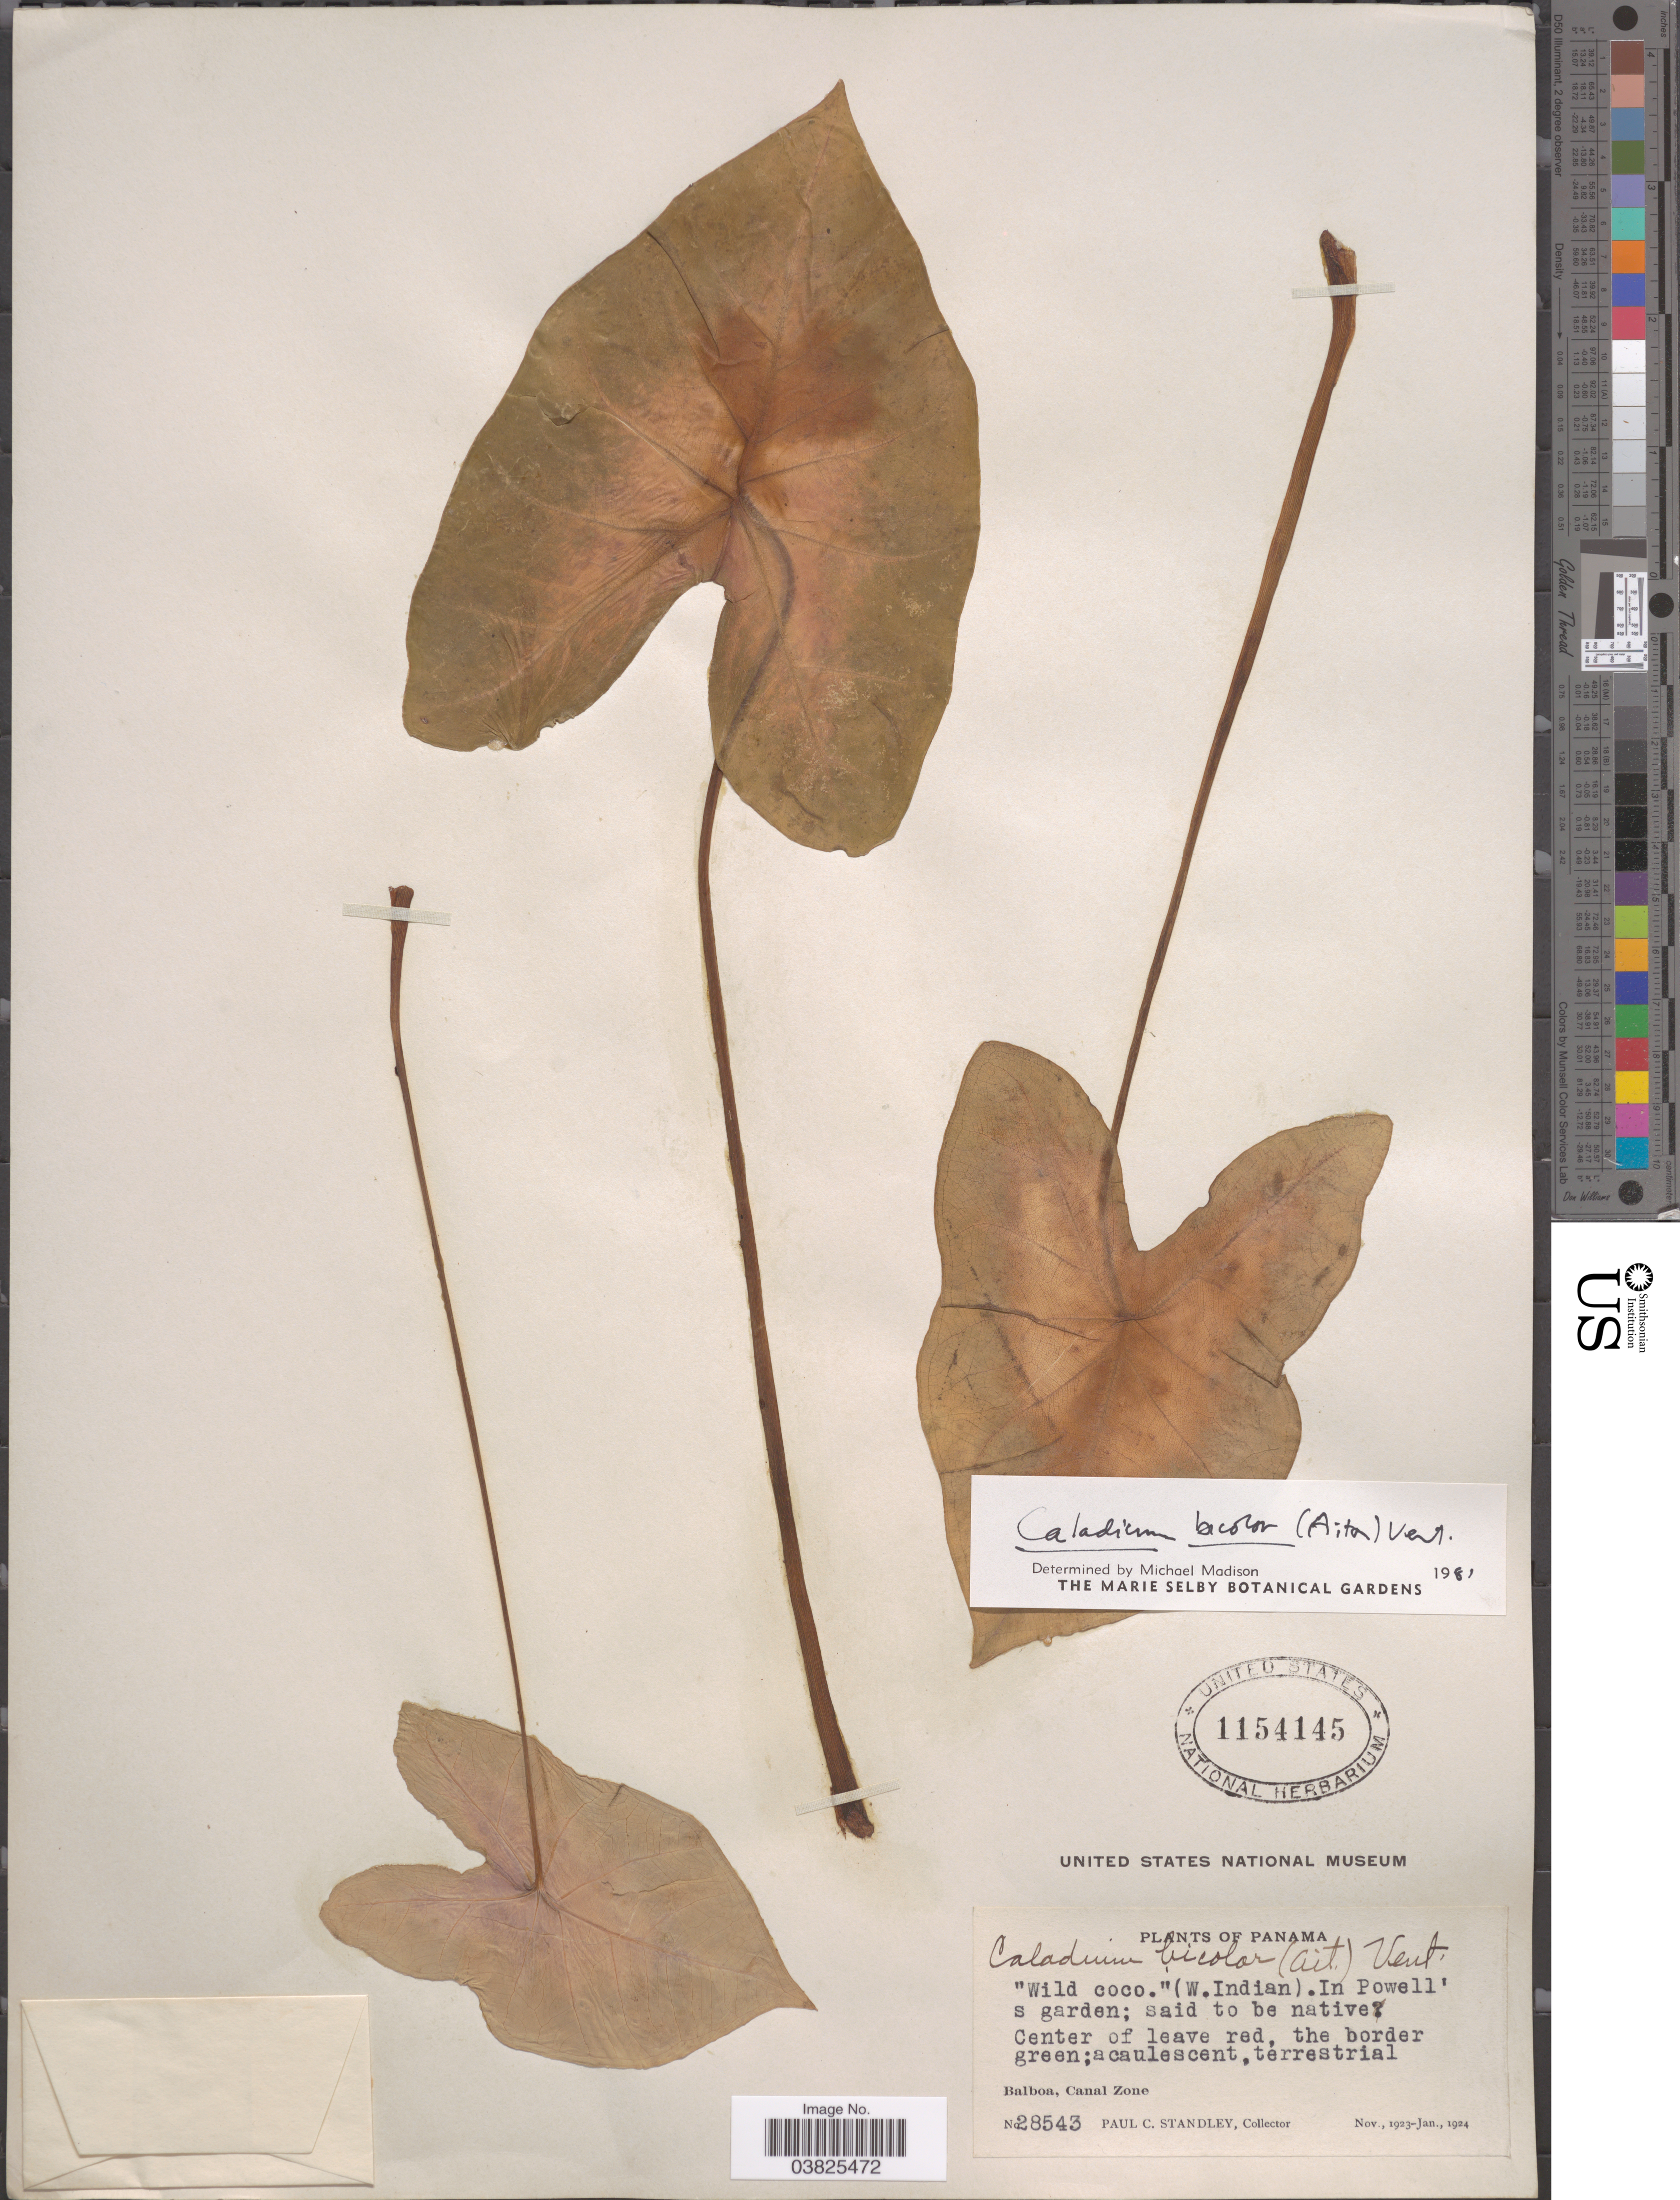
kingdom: Plantae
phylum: Tracheophyta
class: Liliopsida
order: Alismatales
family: Araceae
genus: Caladium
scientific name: Caladium bicolor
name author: (Aiton) Vent.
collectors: P. C. Standley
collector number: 28543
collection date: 1923-11/1924-01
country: Panama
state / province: Colón / Panamá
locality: In Powell's garden. Balboa, Canal Zone.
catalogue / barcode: US 1154145